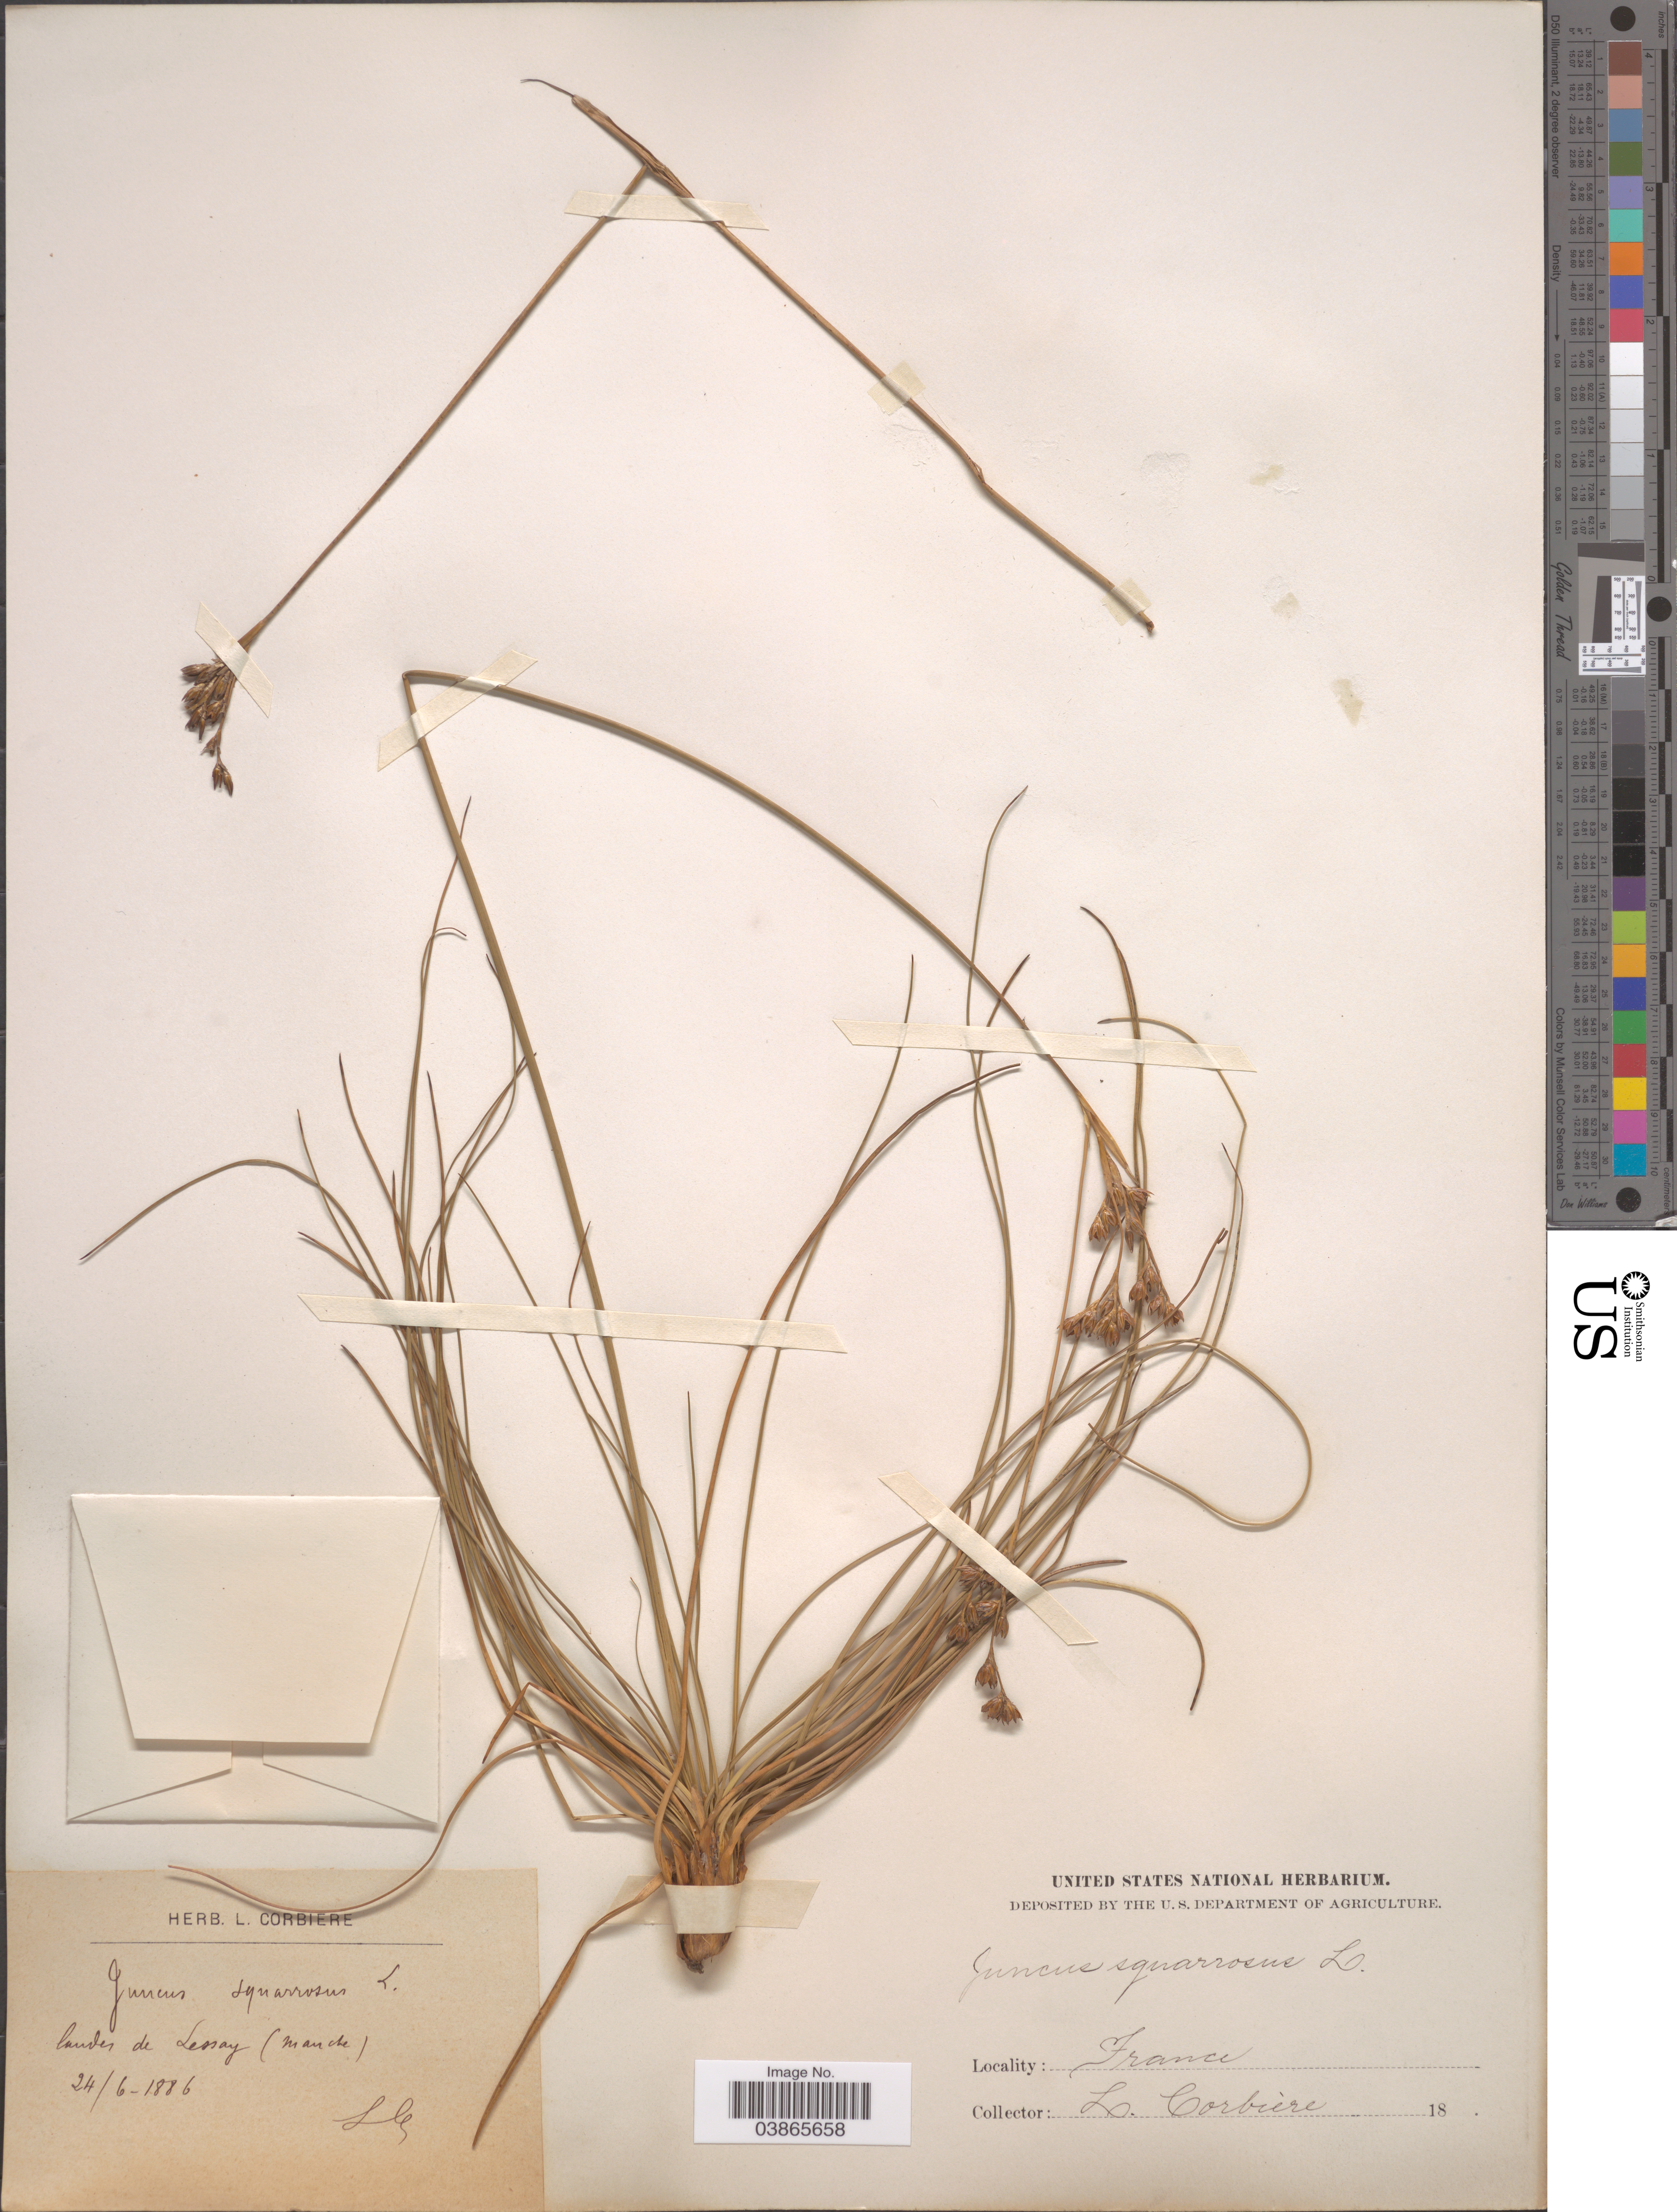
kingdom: Plantae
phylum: Tracheophyta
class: Liliopsida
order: Poales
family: Juncaceae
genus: Juncus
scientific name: Juncus squarrosus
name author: L.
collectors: L. Corbière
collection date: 1886-06-24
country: France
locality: Laudes de Lessay (manche).